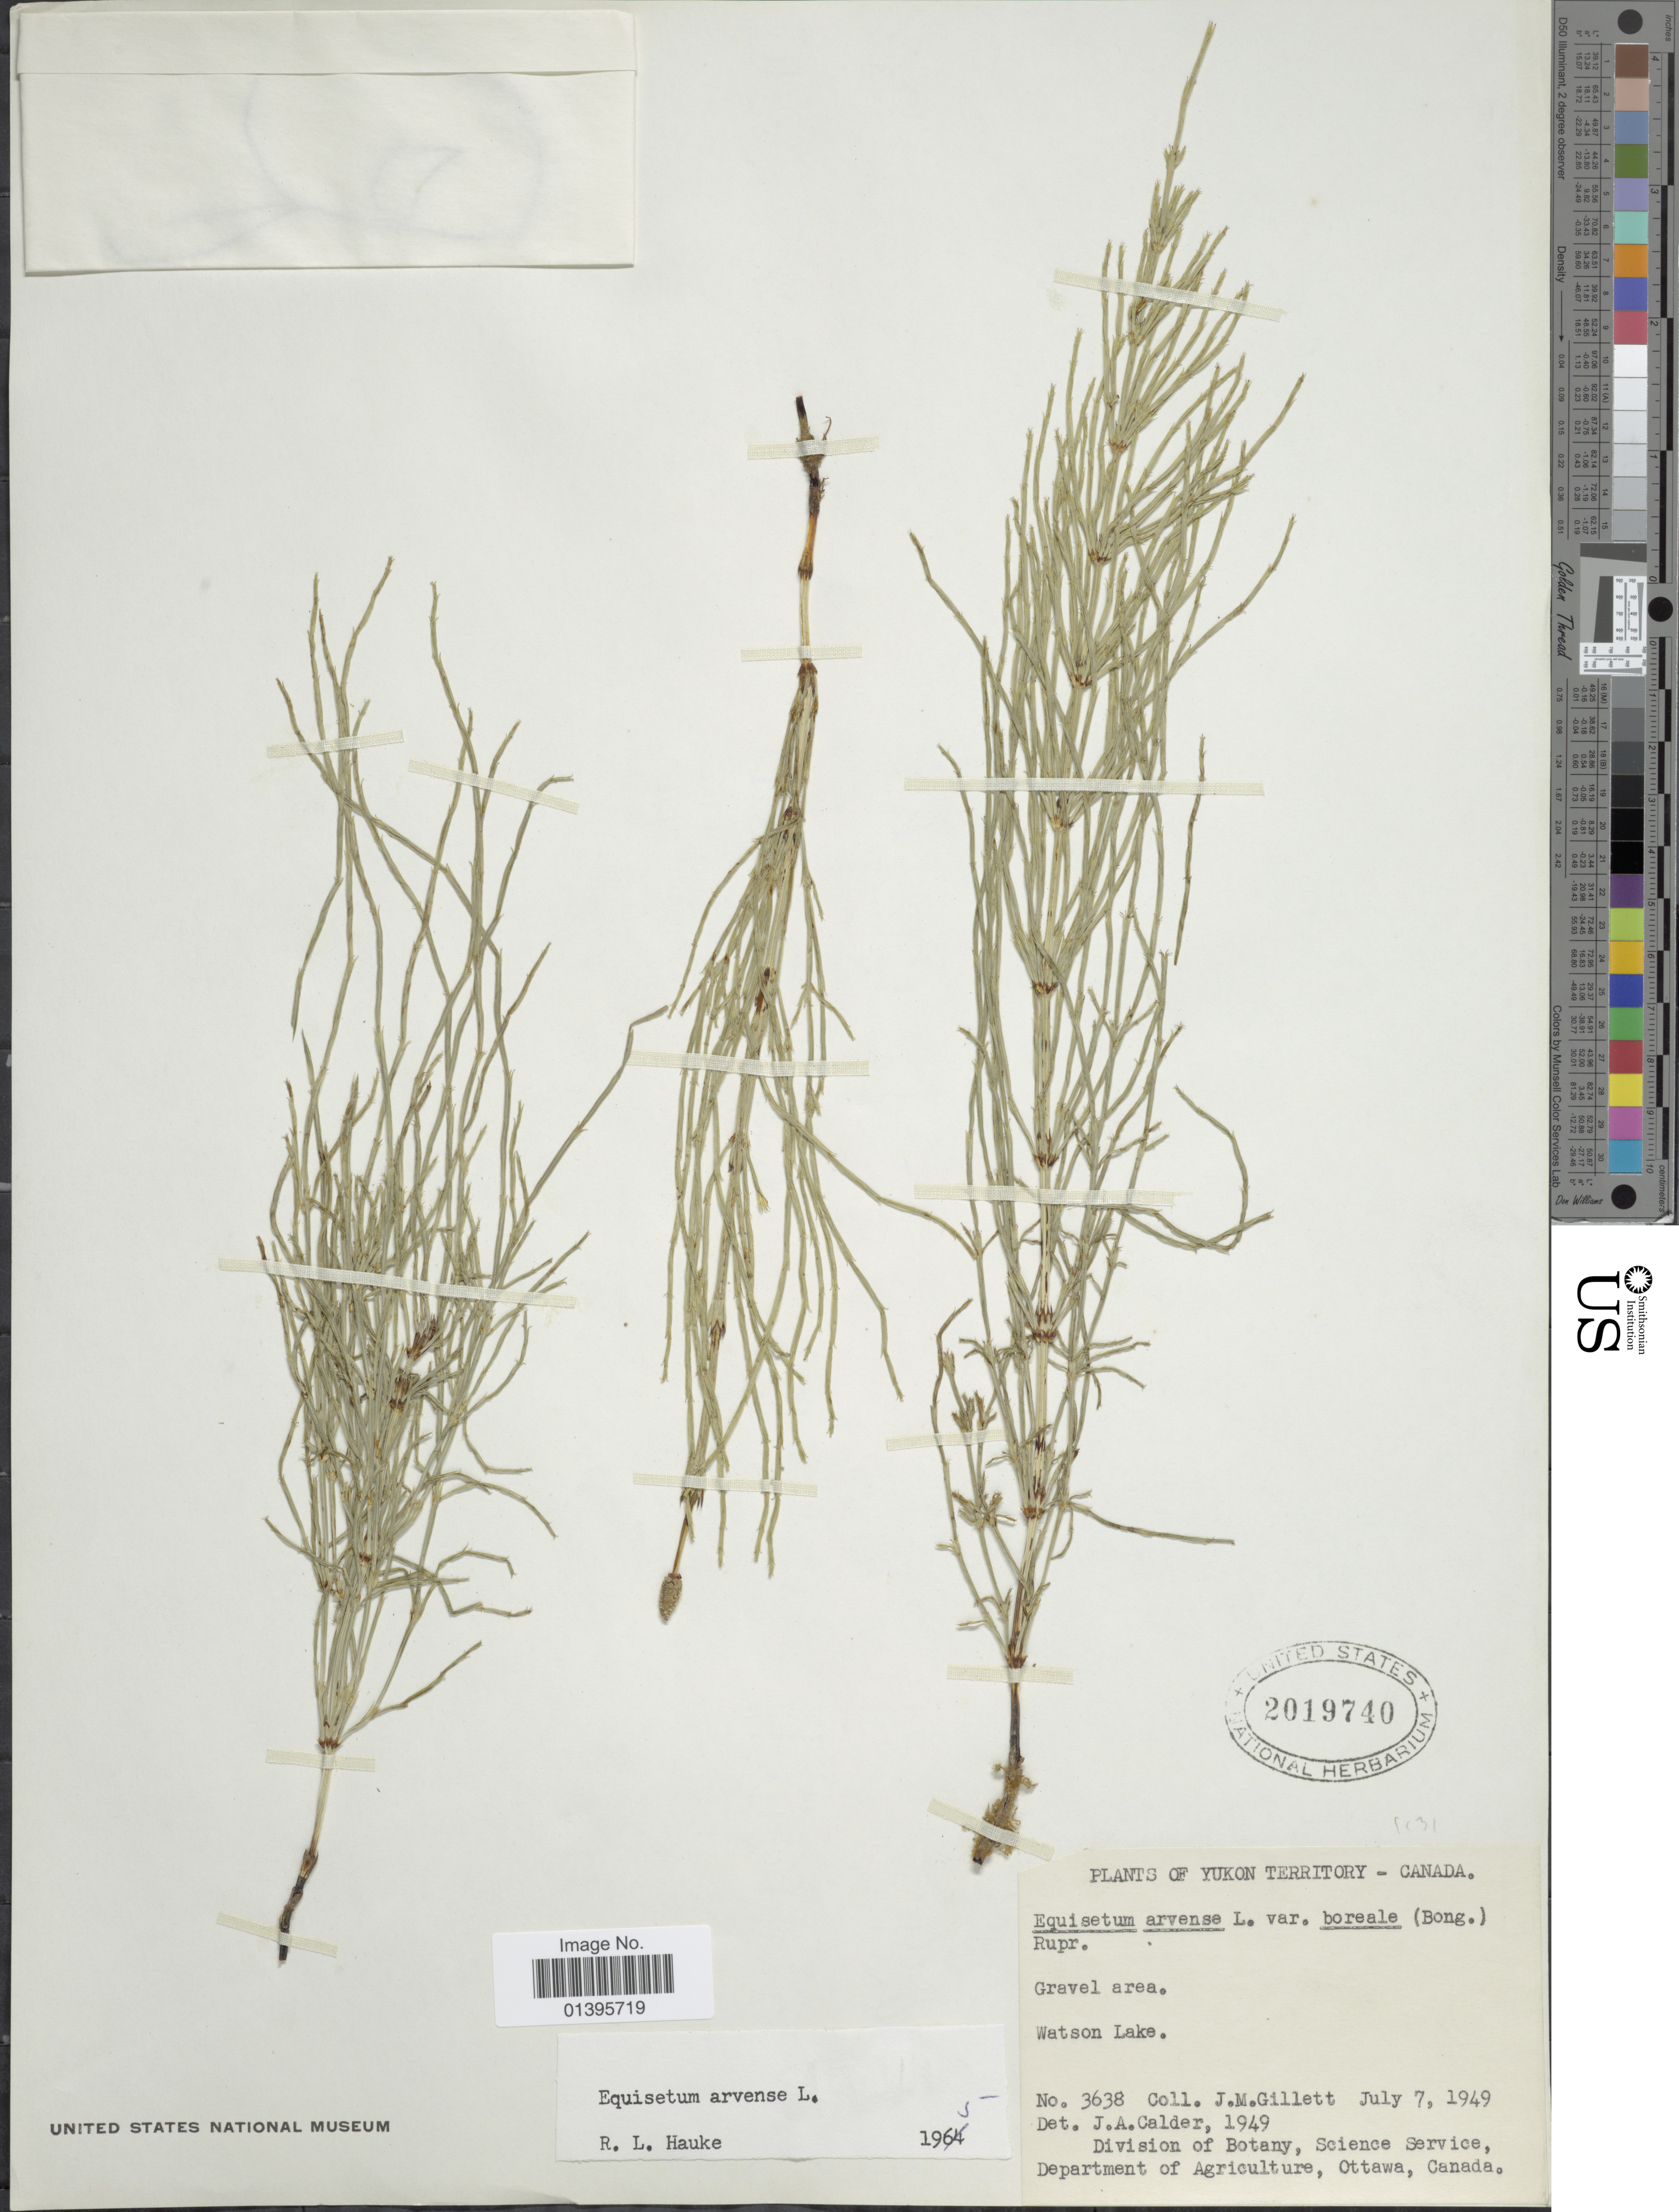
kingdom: Plantae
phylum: Tracheophyta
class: Polypodiopsida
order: Equisetales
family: Equisetaceae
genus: Equisetum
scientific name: Equisetum arvense var. boreale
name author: (Bong.) Rupr.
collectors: J. M. Gillett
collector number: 3638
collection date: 1949-07-07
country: Canada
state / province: Yukon Territory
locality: Gravel area. Watson Lake.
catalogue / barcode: US 2019740